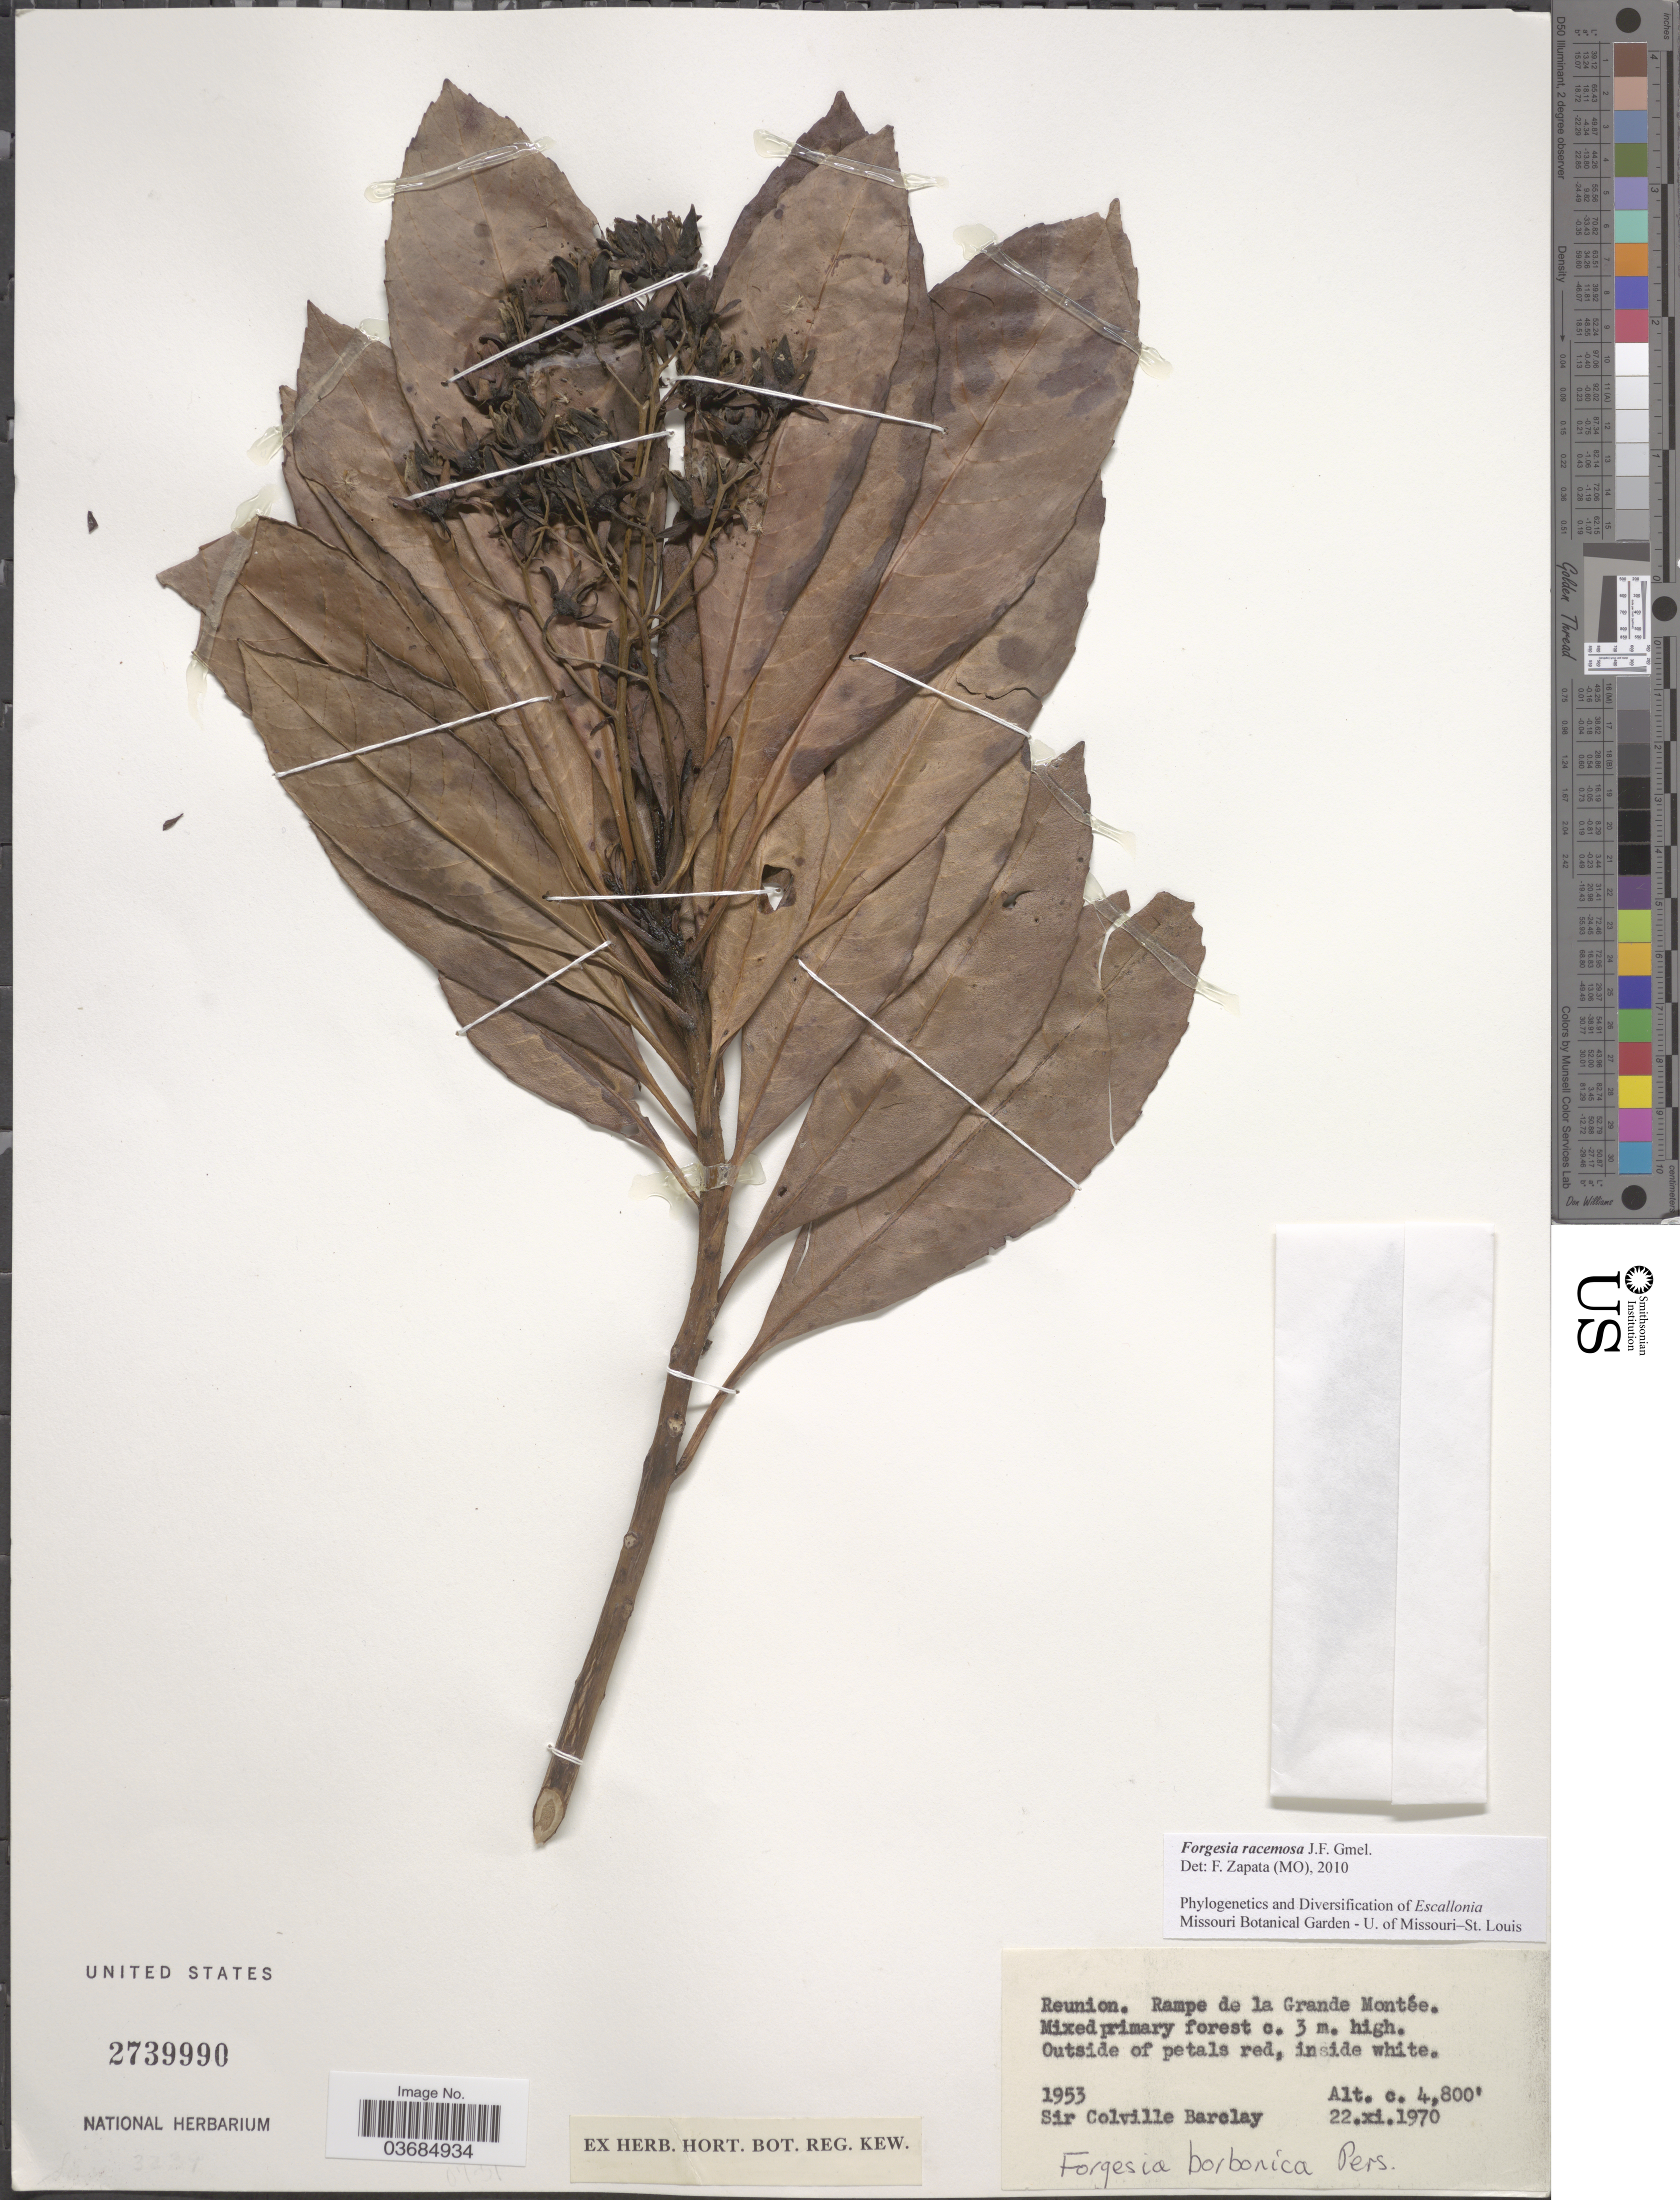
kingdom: Plantae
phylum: Tracheophyta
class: Magnoliopsida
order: Escalloniales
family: Escalloniaceae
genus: Forgesia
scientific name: Forgesia racemosa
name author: J.F. Gmel.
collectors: C. Barclay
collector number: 1953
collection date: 1970-11-22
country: Reunion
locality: Rampe de la Grande Montée.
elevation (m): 1463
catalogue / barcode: US 2739990